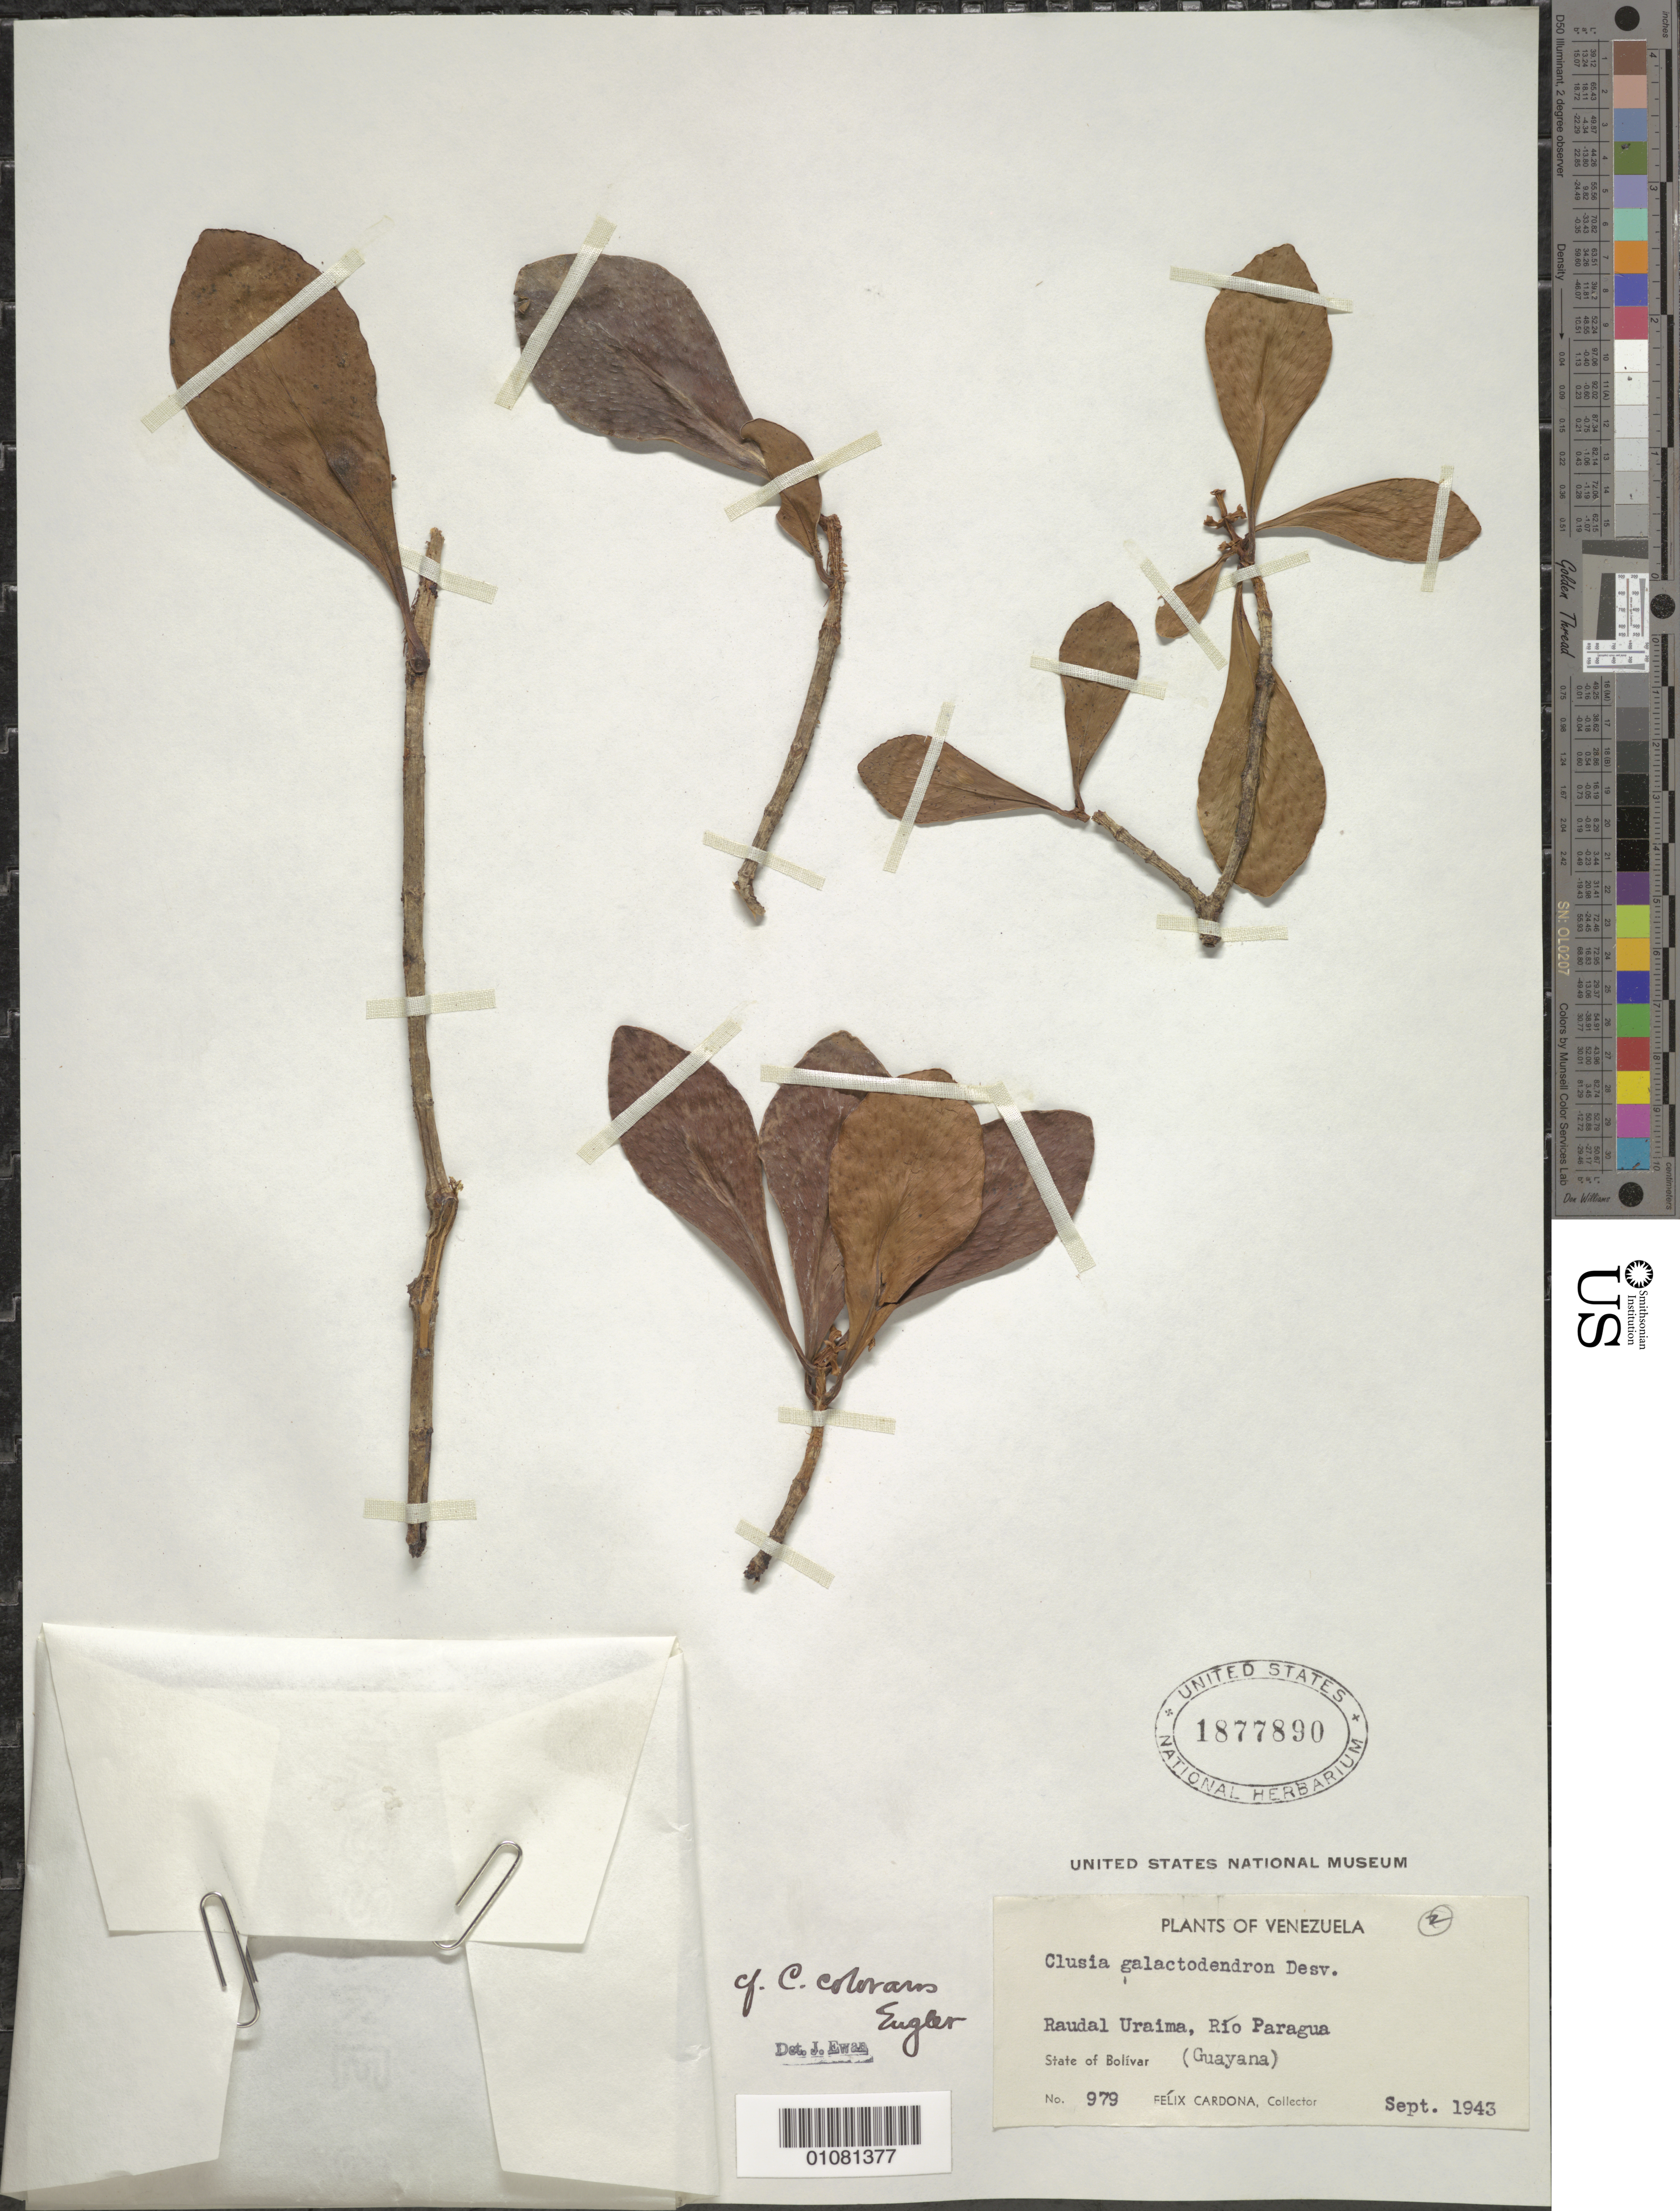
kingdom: Plantae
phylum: Tracheophyta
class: Magnoliopsida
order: Malpighiales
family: Clusiaceae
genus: Clusia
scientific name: Clusia galactodendron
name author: Desv.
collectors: F. Cardona Puig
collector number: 979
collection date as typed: Sep-43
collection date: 1943-09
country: Venezuela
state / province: Bolívar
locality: Raudal Uraima, Río Paragua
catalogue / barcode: US 1877890